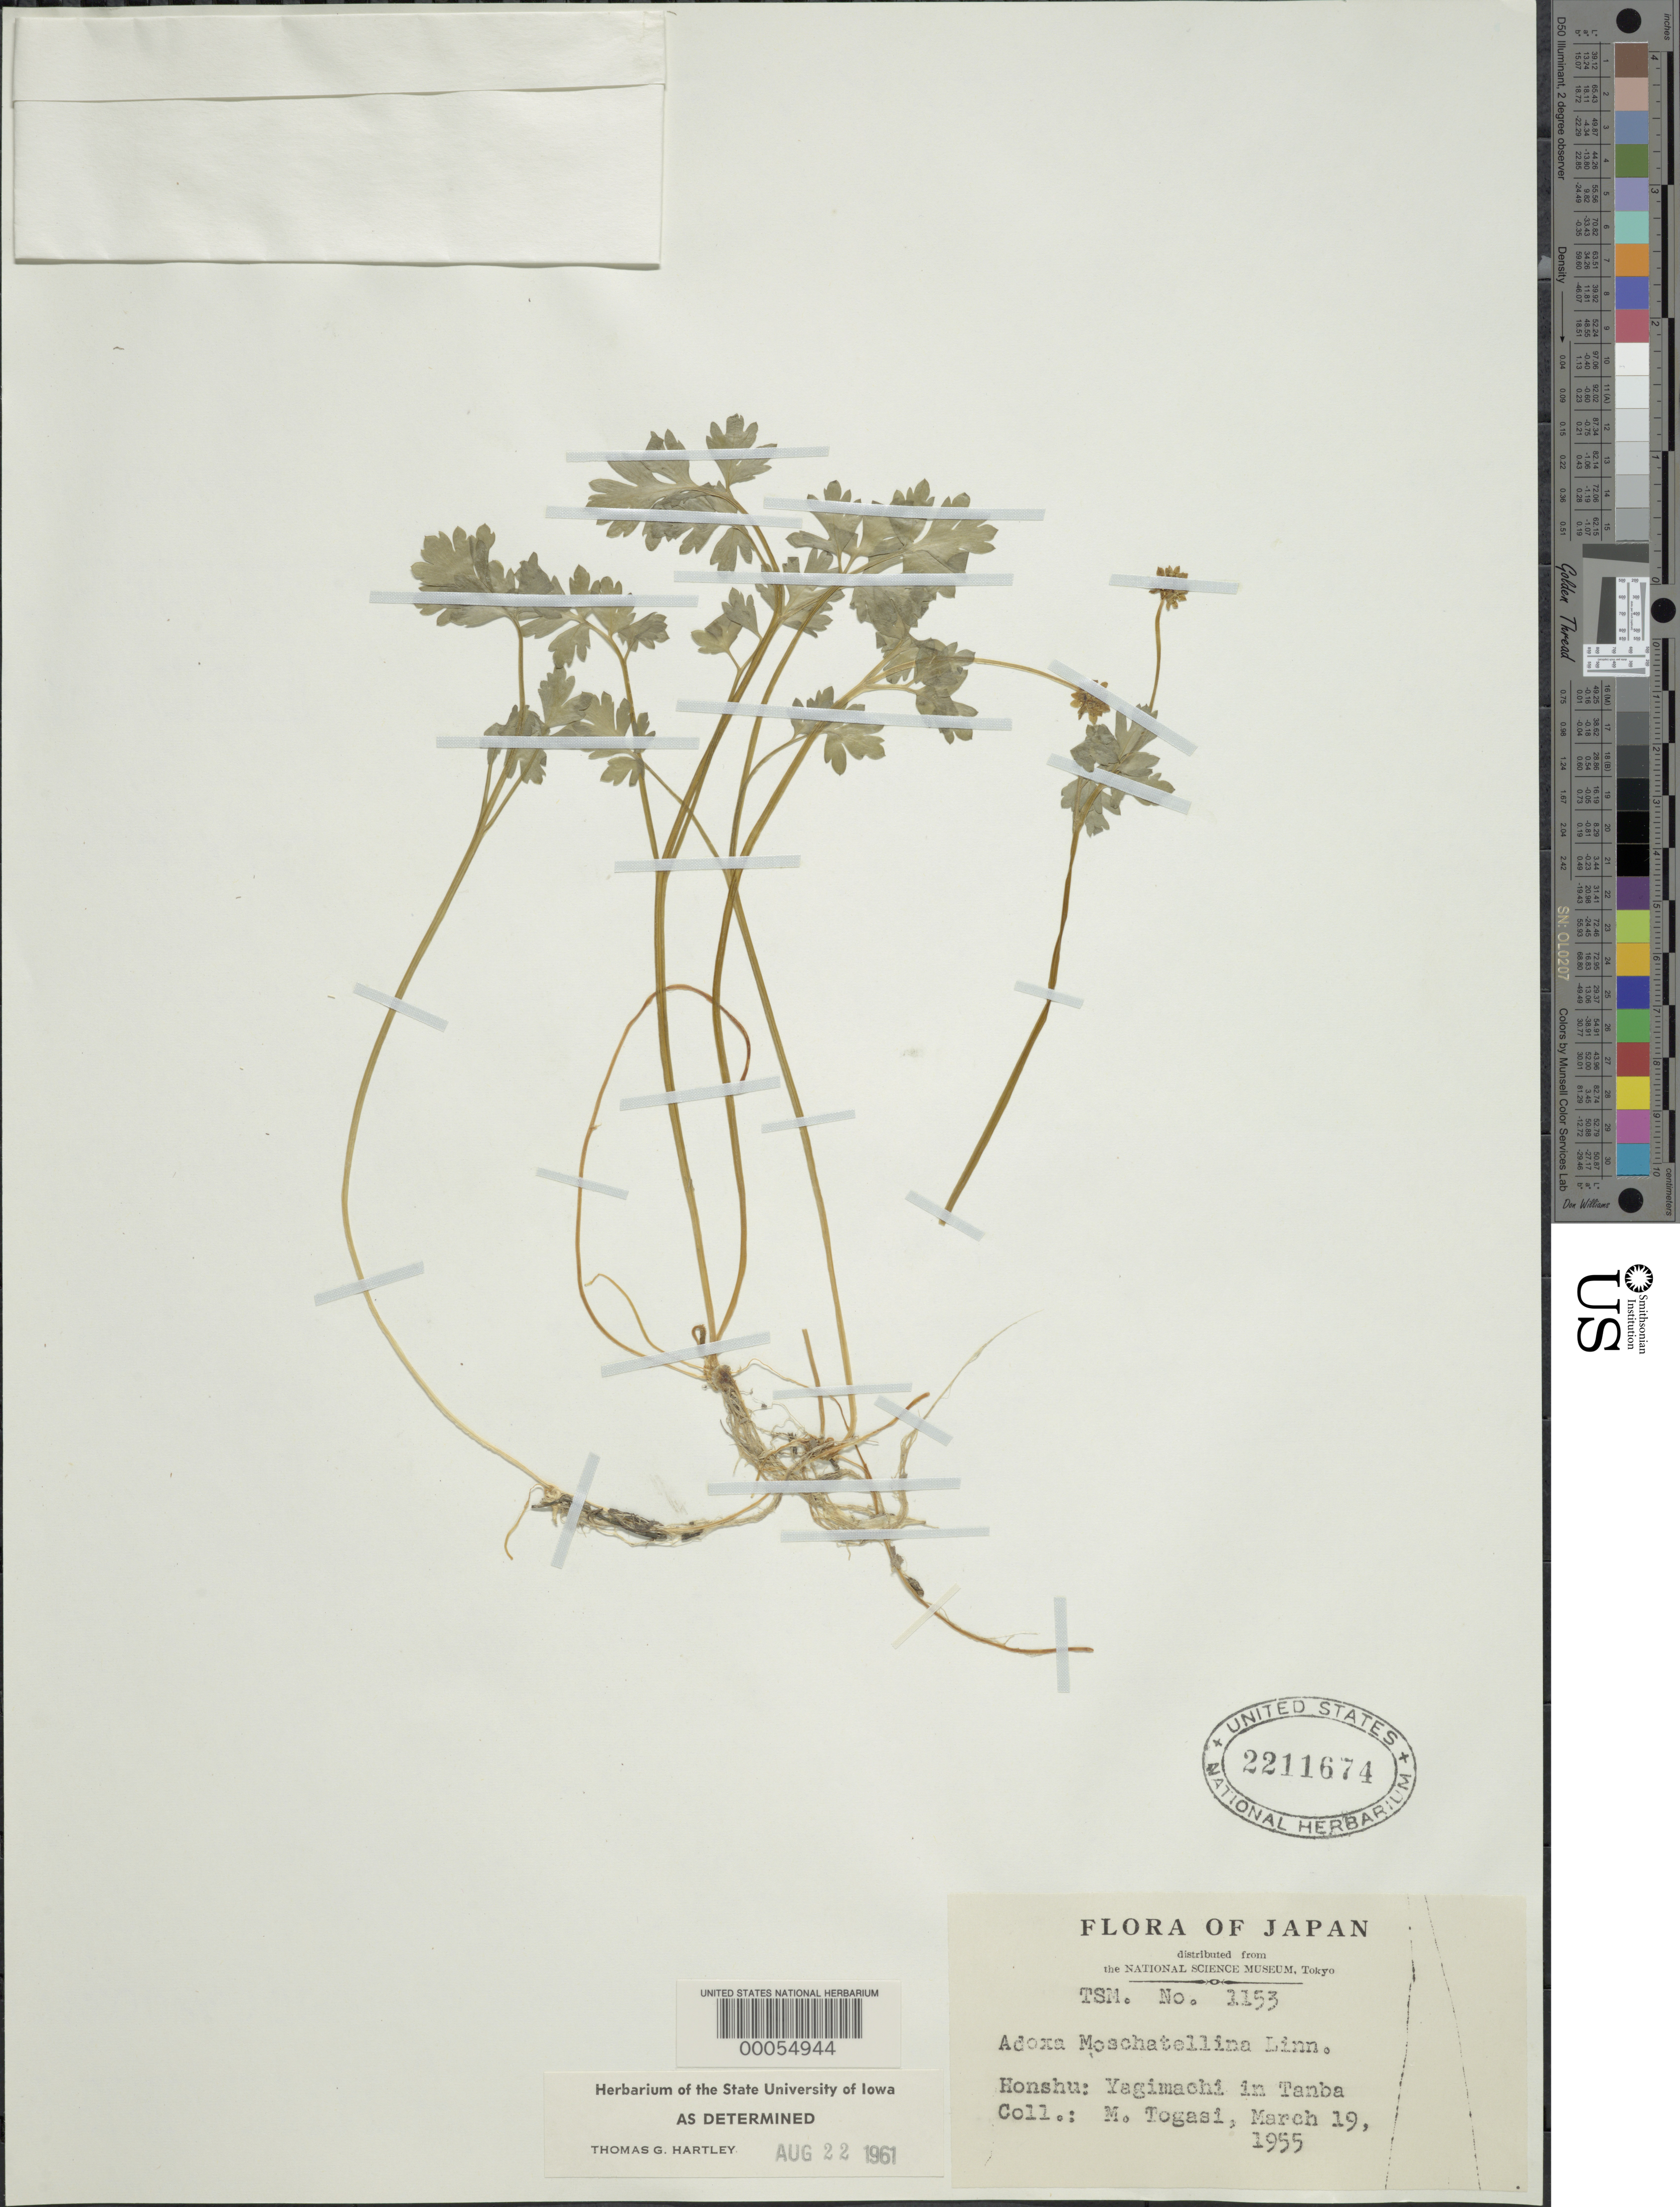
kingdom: Plantae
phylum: Tracheophyta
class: Magnoliopsida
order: Dipsacales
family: Viburnaceae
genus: Adoxa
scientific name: Adoxa moschatellina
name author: L.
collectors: M. Togasi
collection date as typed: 19 Mar 1955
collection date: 1955-03-19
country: Japan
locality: Honshu: yagimachi in tanba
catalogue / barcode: US 2211674